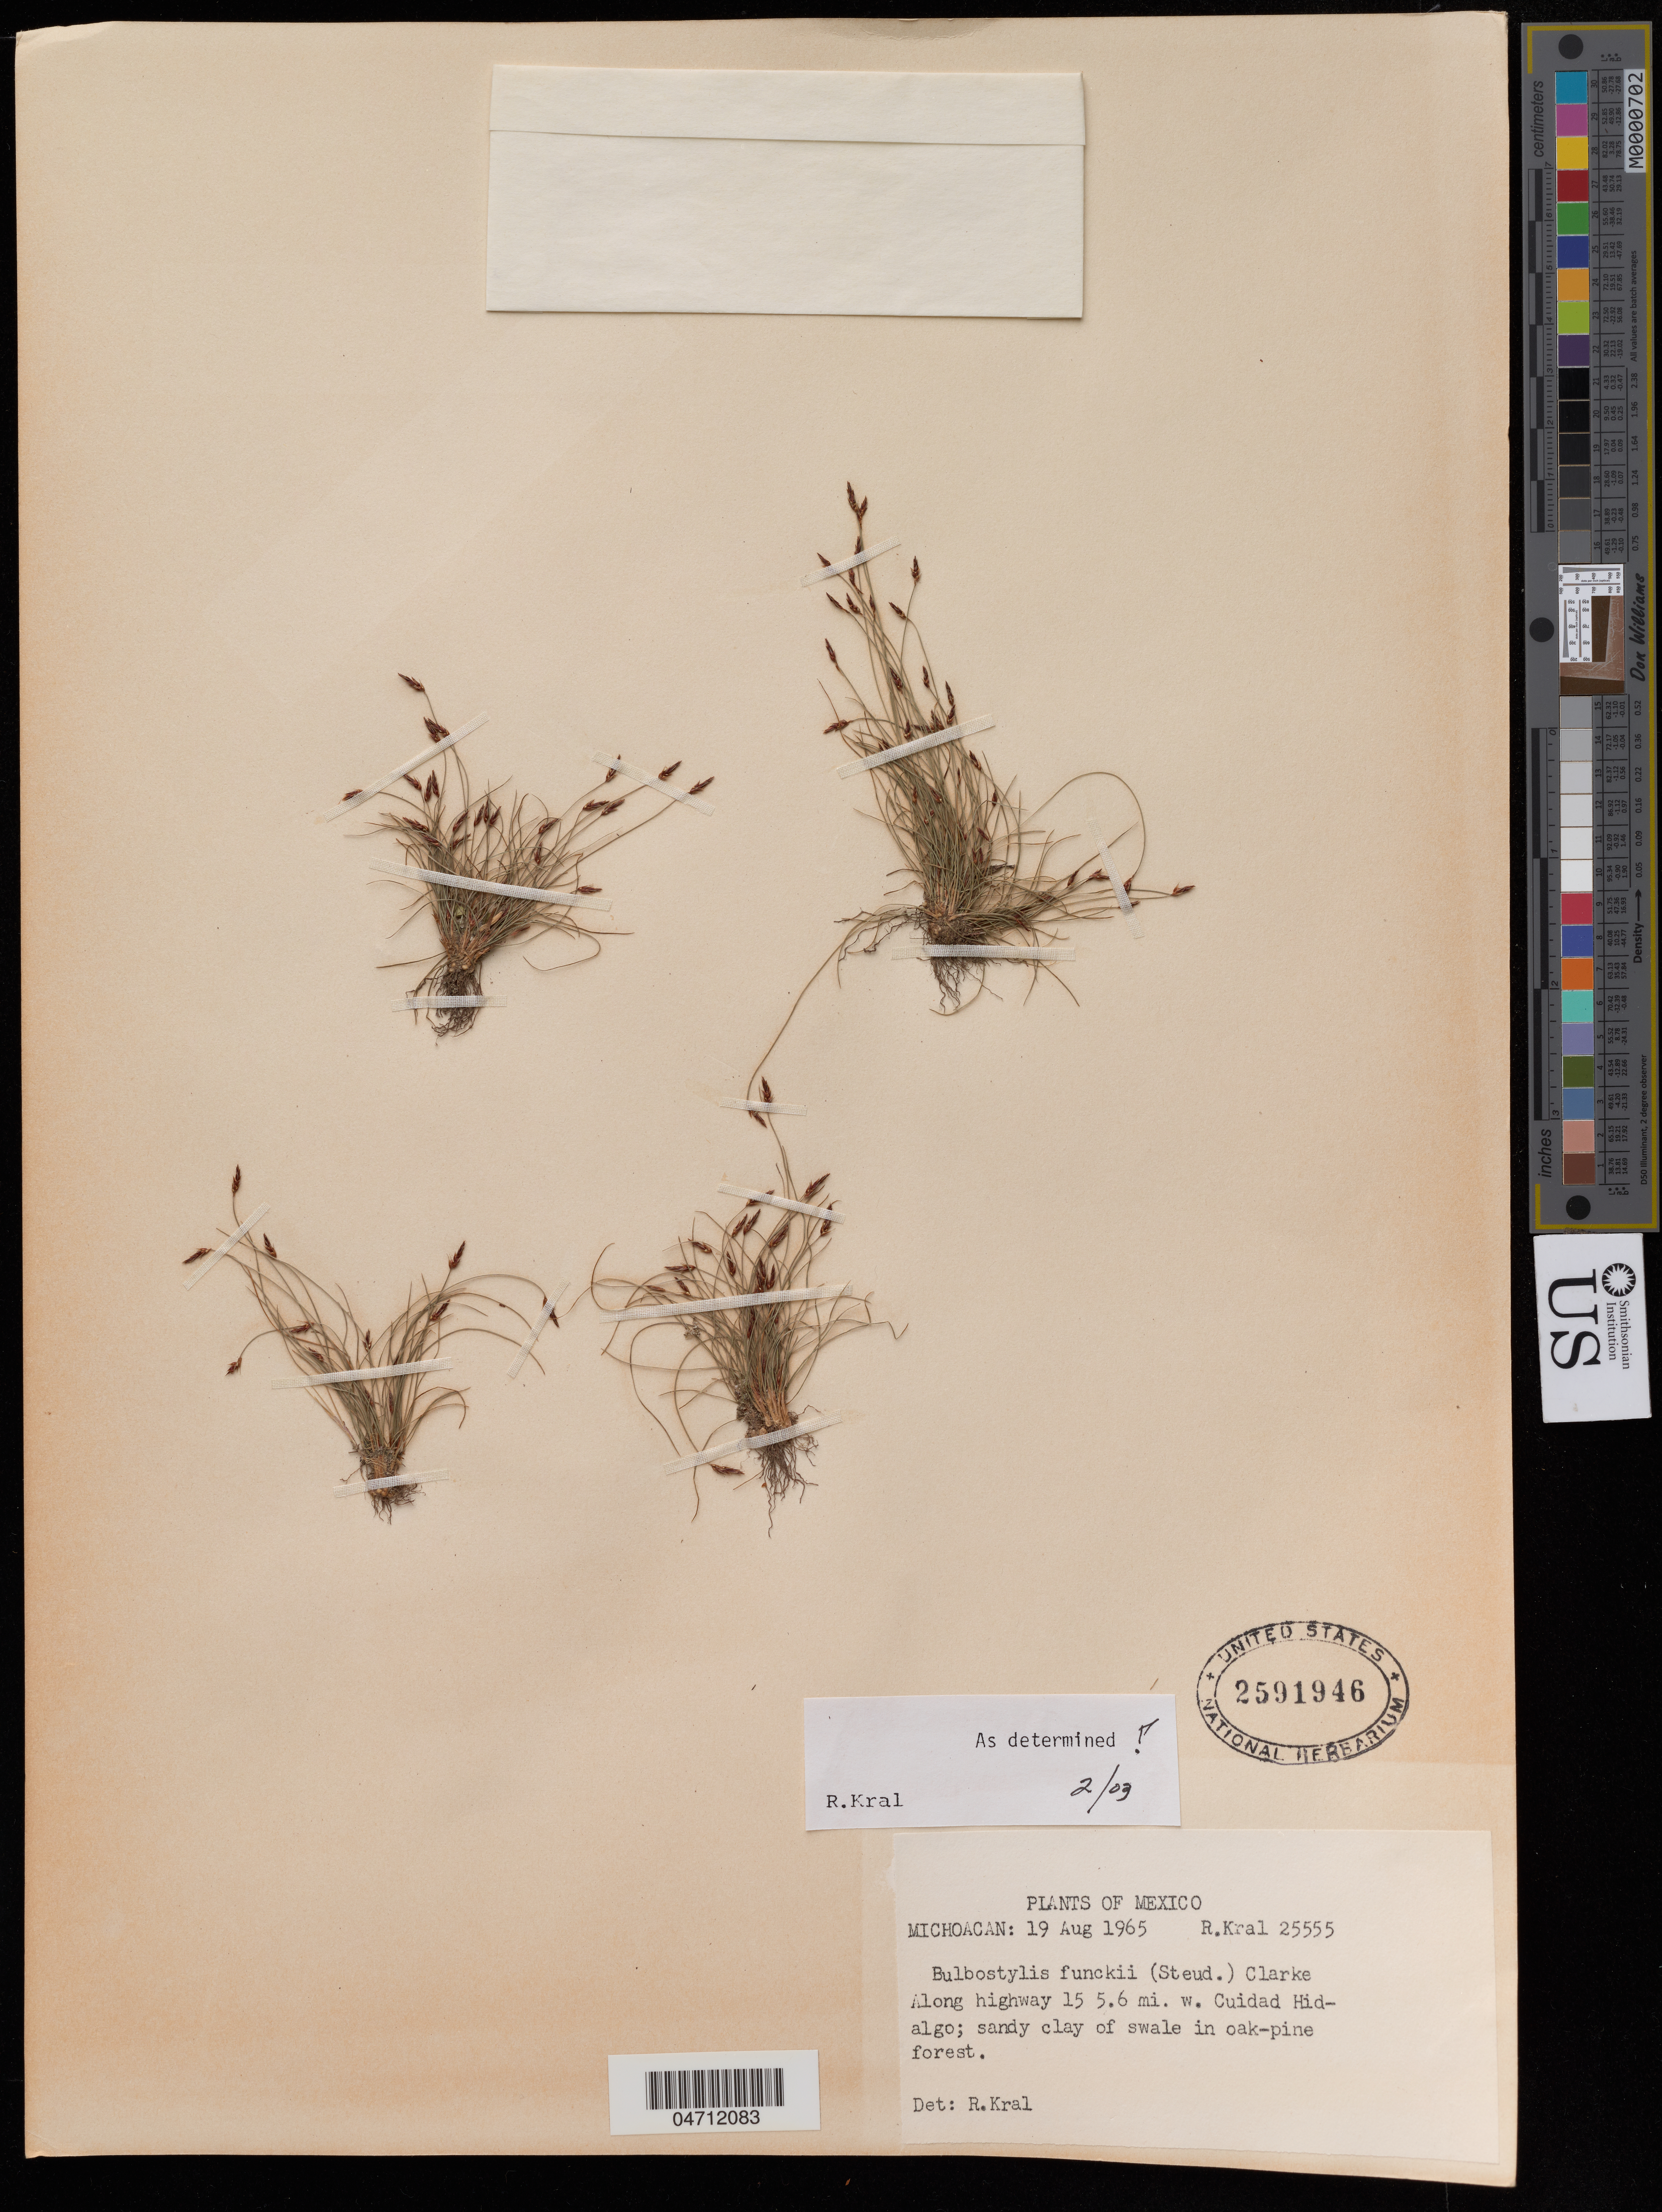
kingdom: Plantae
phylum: Tracheophyta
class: Liliopsida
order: Poales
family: Cyperaceae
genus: Bulbostylis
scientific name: Bulbostylis funckii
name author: (Steud.) C.B. Clarke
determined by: Kral, R.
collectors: R. Kral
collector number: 25555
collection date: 1965-08-19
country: Mexico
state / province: Michoacán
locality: Along Hwy 15 5.6 mi. W Ciudad Hidalgo.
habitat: Sandy clay of swale in oak-pine forest.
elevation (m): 1829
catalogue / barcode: US 2591946